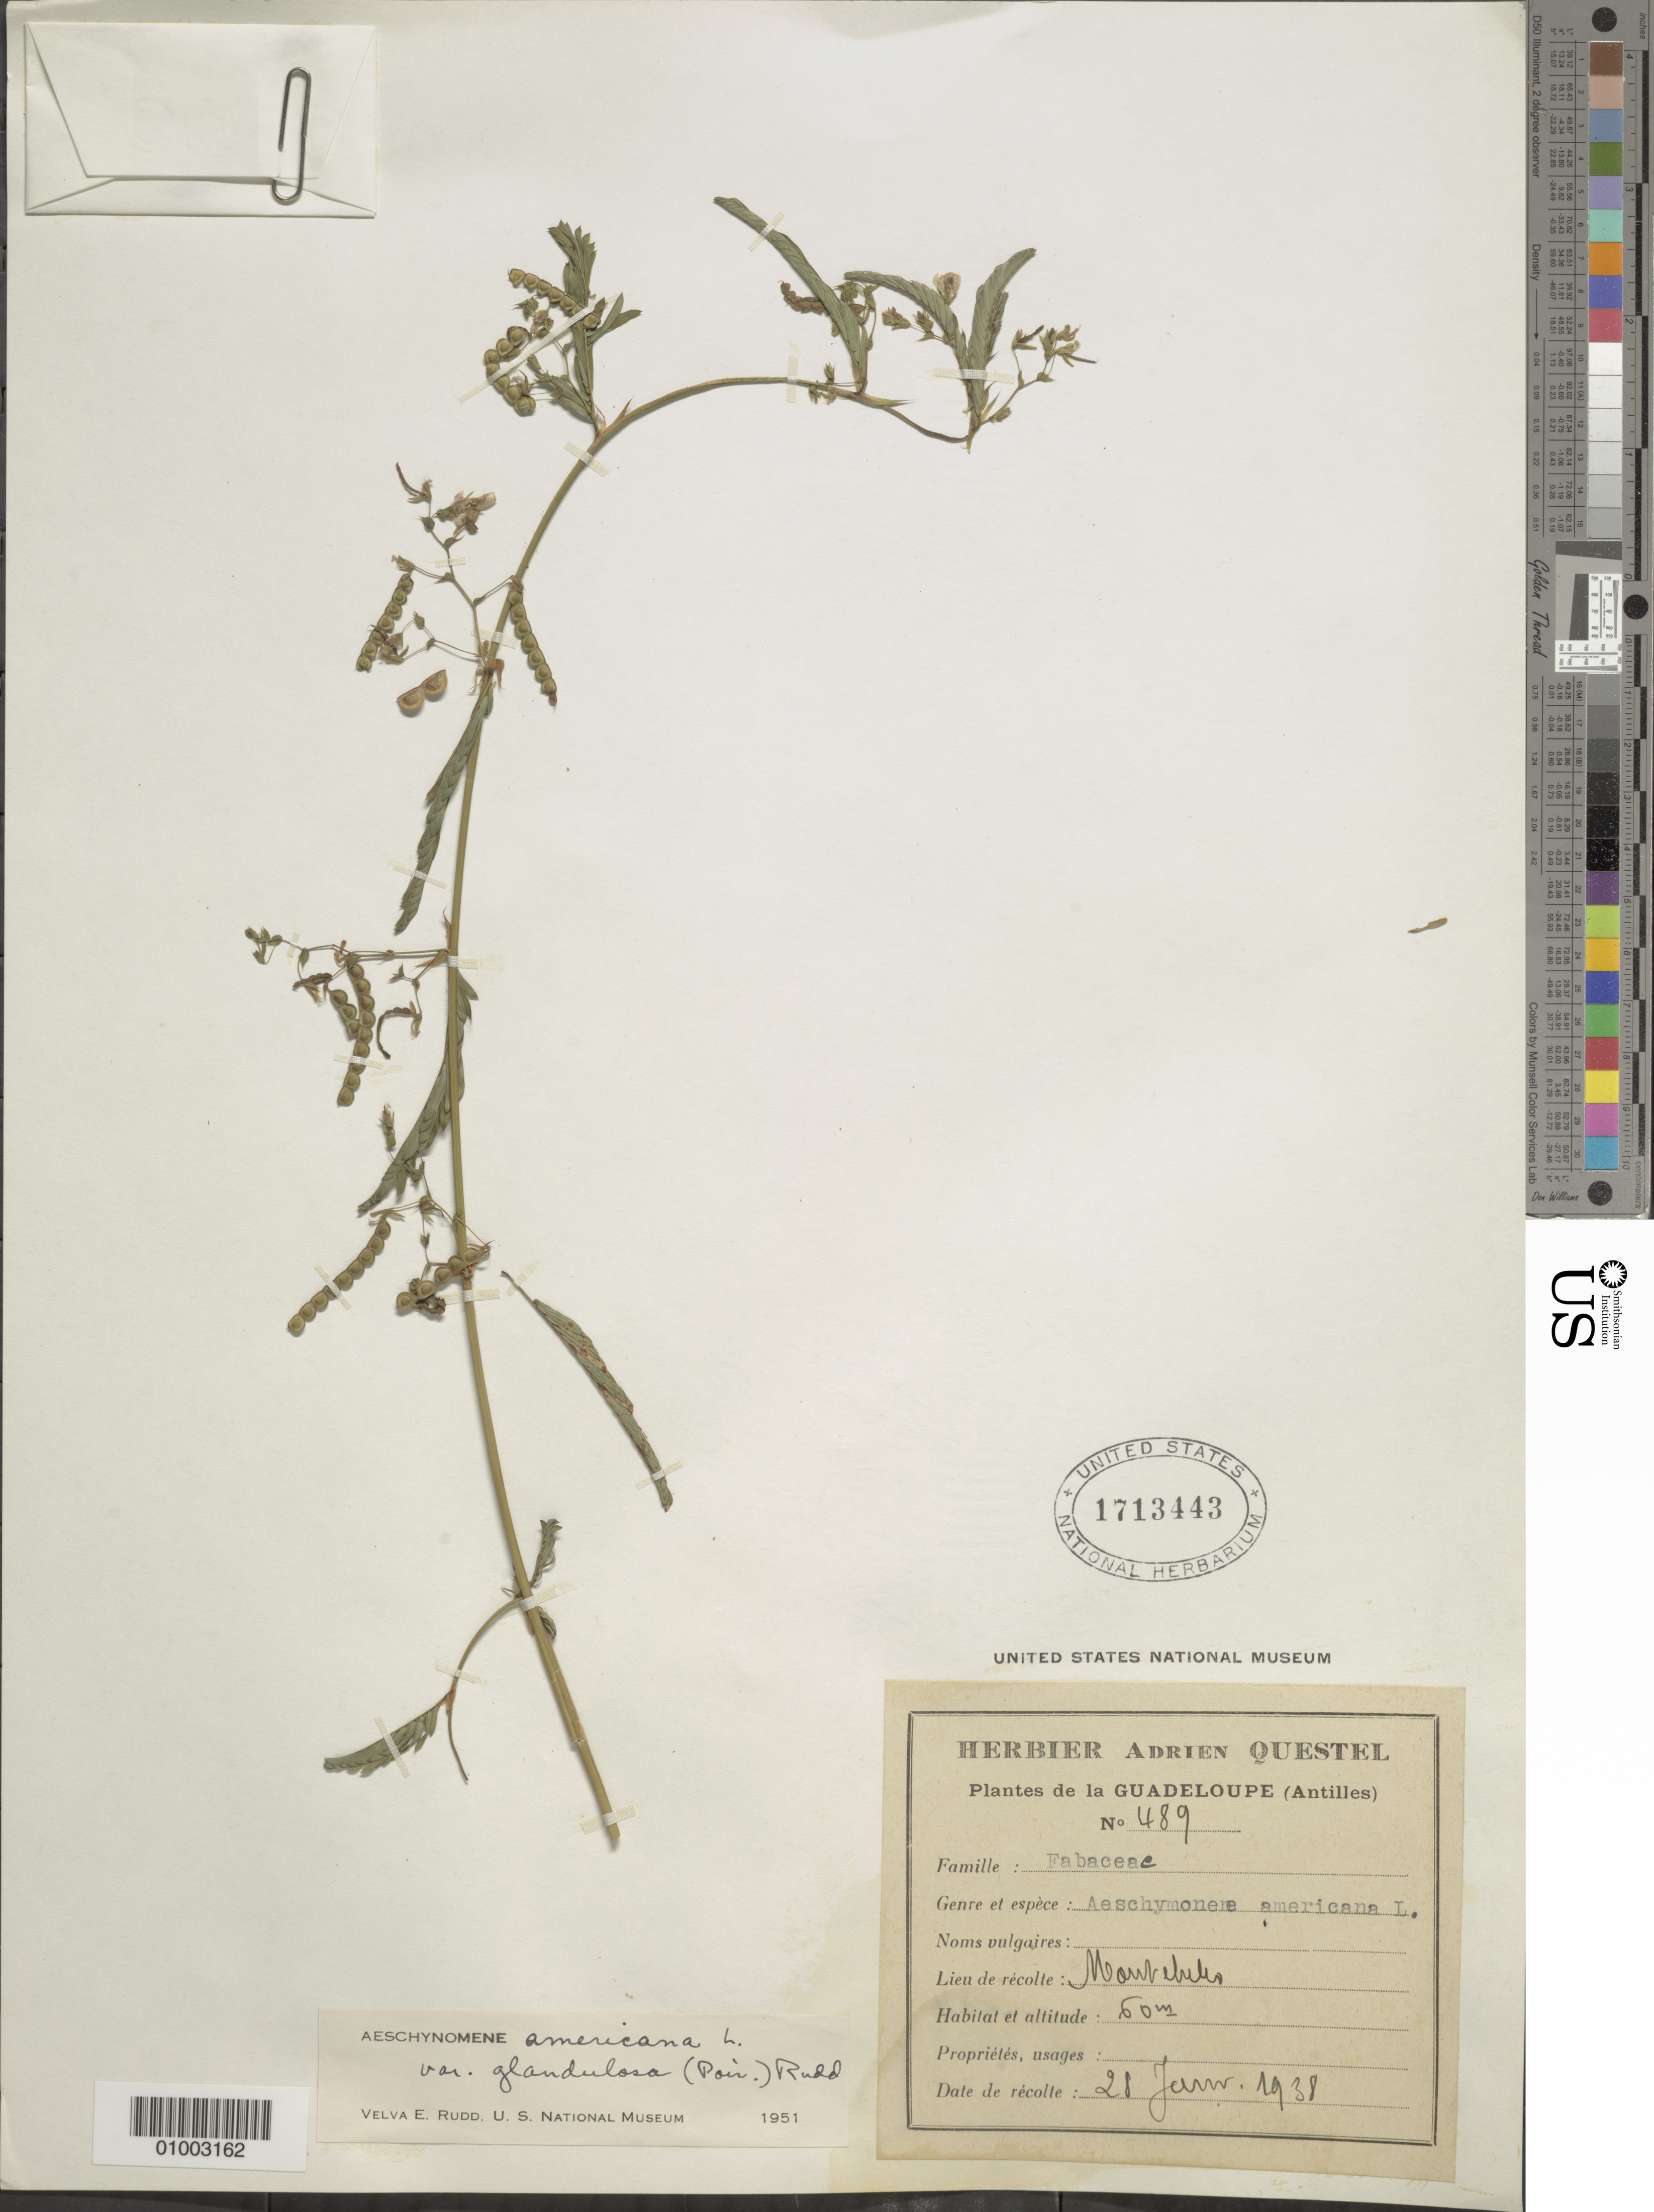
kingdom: Plantae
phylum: Tracheophyta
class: Magnoliopsida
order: Fabales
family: Fabaceae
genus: Aeschynomene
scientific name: Aeschynomene americana var. glandulosa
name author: (Poir.) Rudd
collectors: A. Questel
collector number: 489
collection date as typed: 28 Jan 1938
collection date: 1938-01-28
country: Guadeloupe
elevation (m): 60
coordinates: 0 N, 0 E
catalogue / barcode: US 1713443